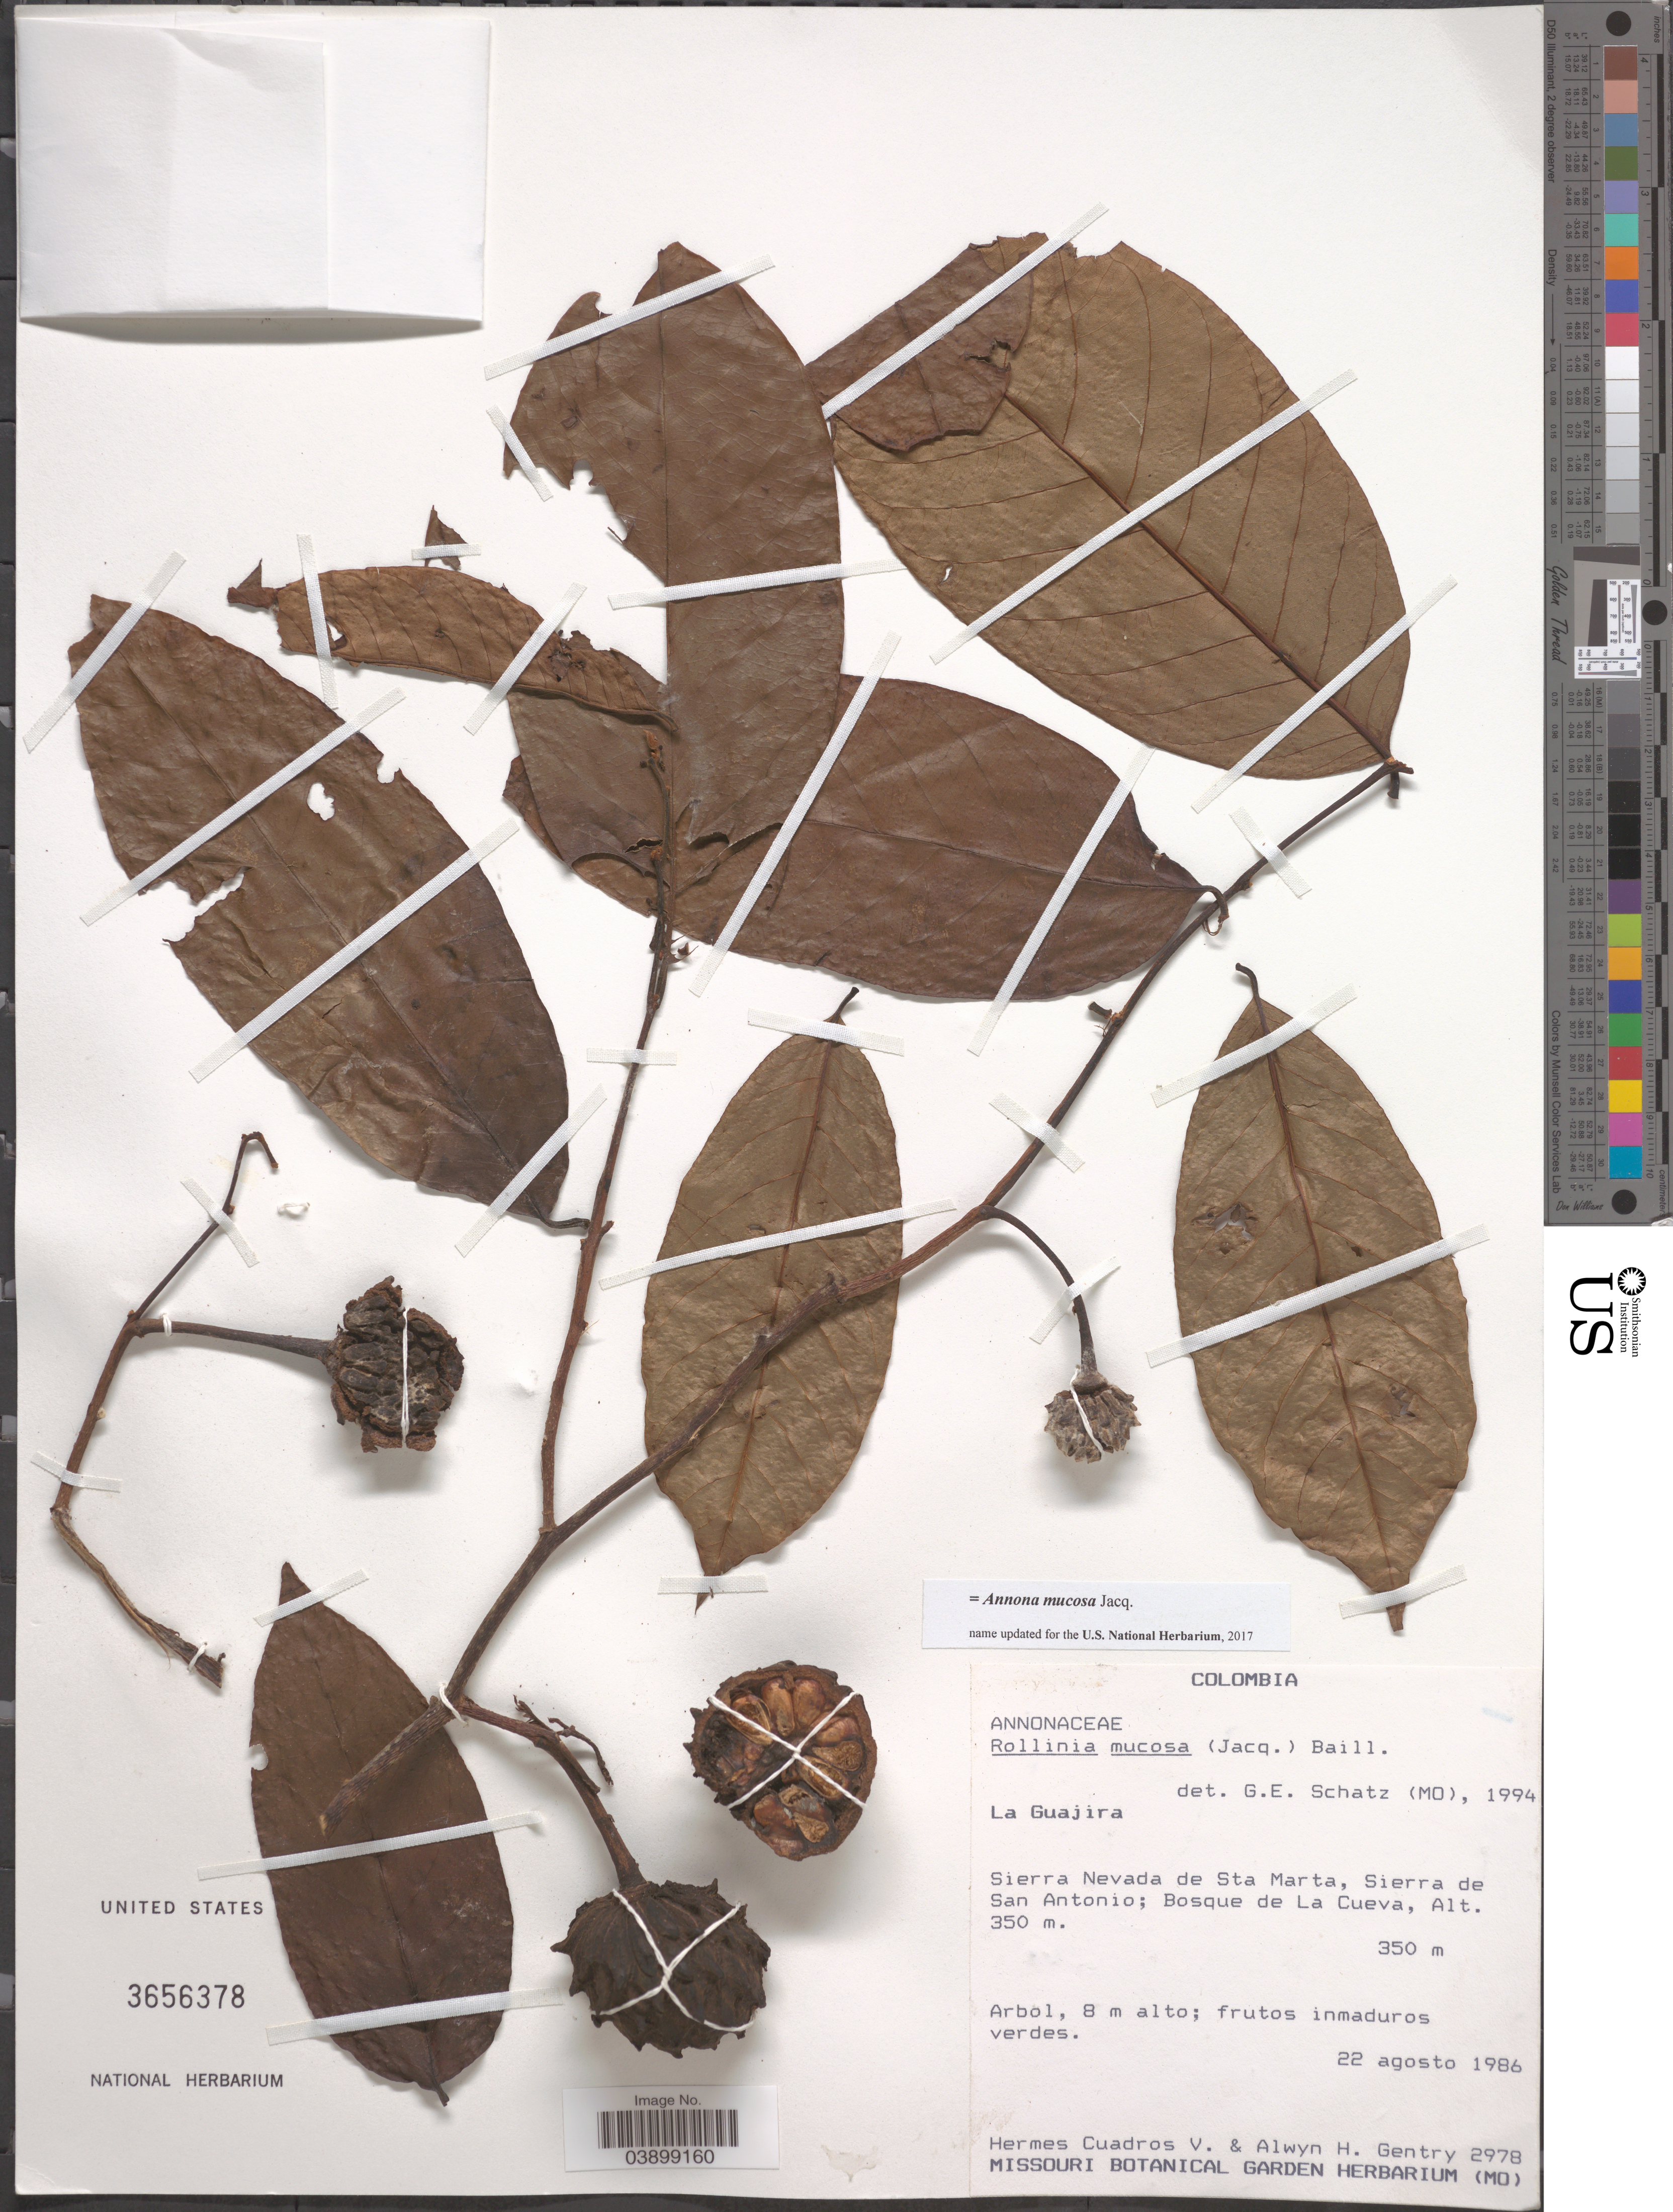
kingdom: Plantae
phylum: Tracheophyta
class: Magnoliopsida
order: Magnoliales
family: Annonaceae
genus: Annona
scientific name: Annona mucosa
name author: Jacq.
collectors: H. Cuadros & A. H. Gentry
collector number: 2978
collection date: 1986-08-22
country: Colombia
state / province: La Guajira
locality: Sierra Nevada de Sta Marta, Sierra de San Antonio; Bosque de La Cueva.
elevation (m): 350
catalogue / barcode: US 3656378